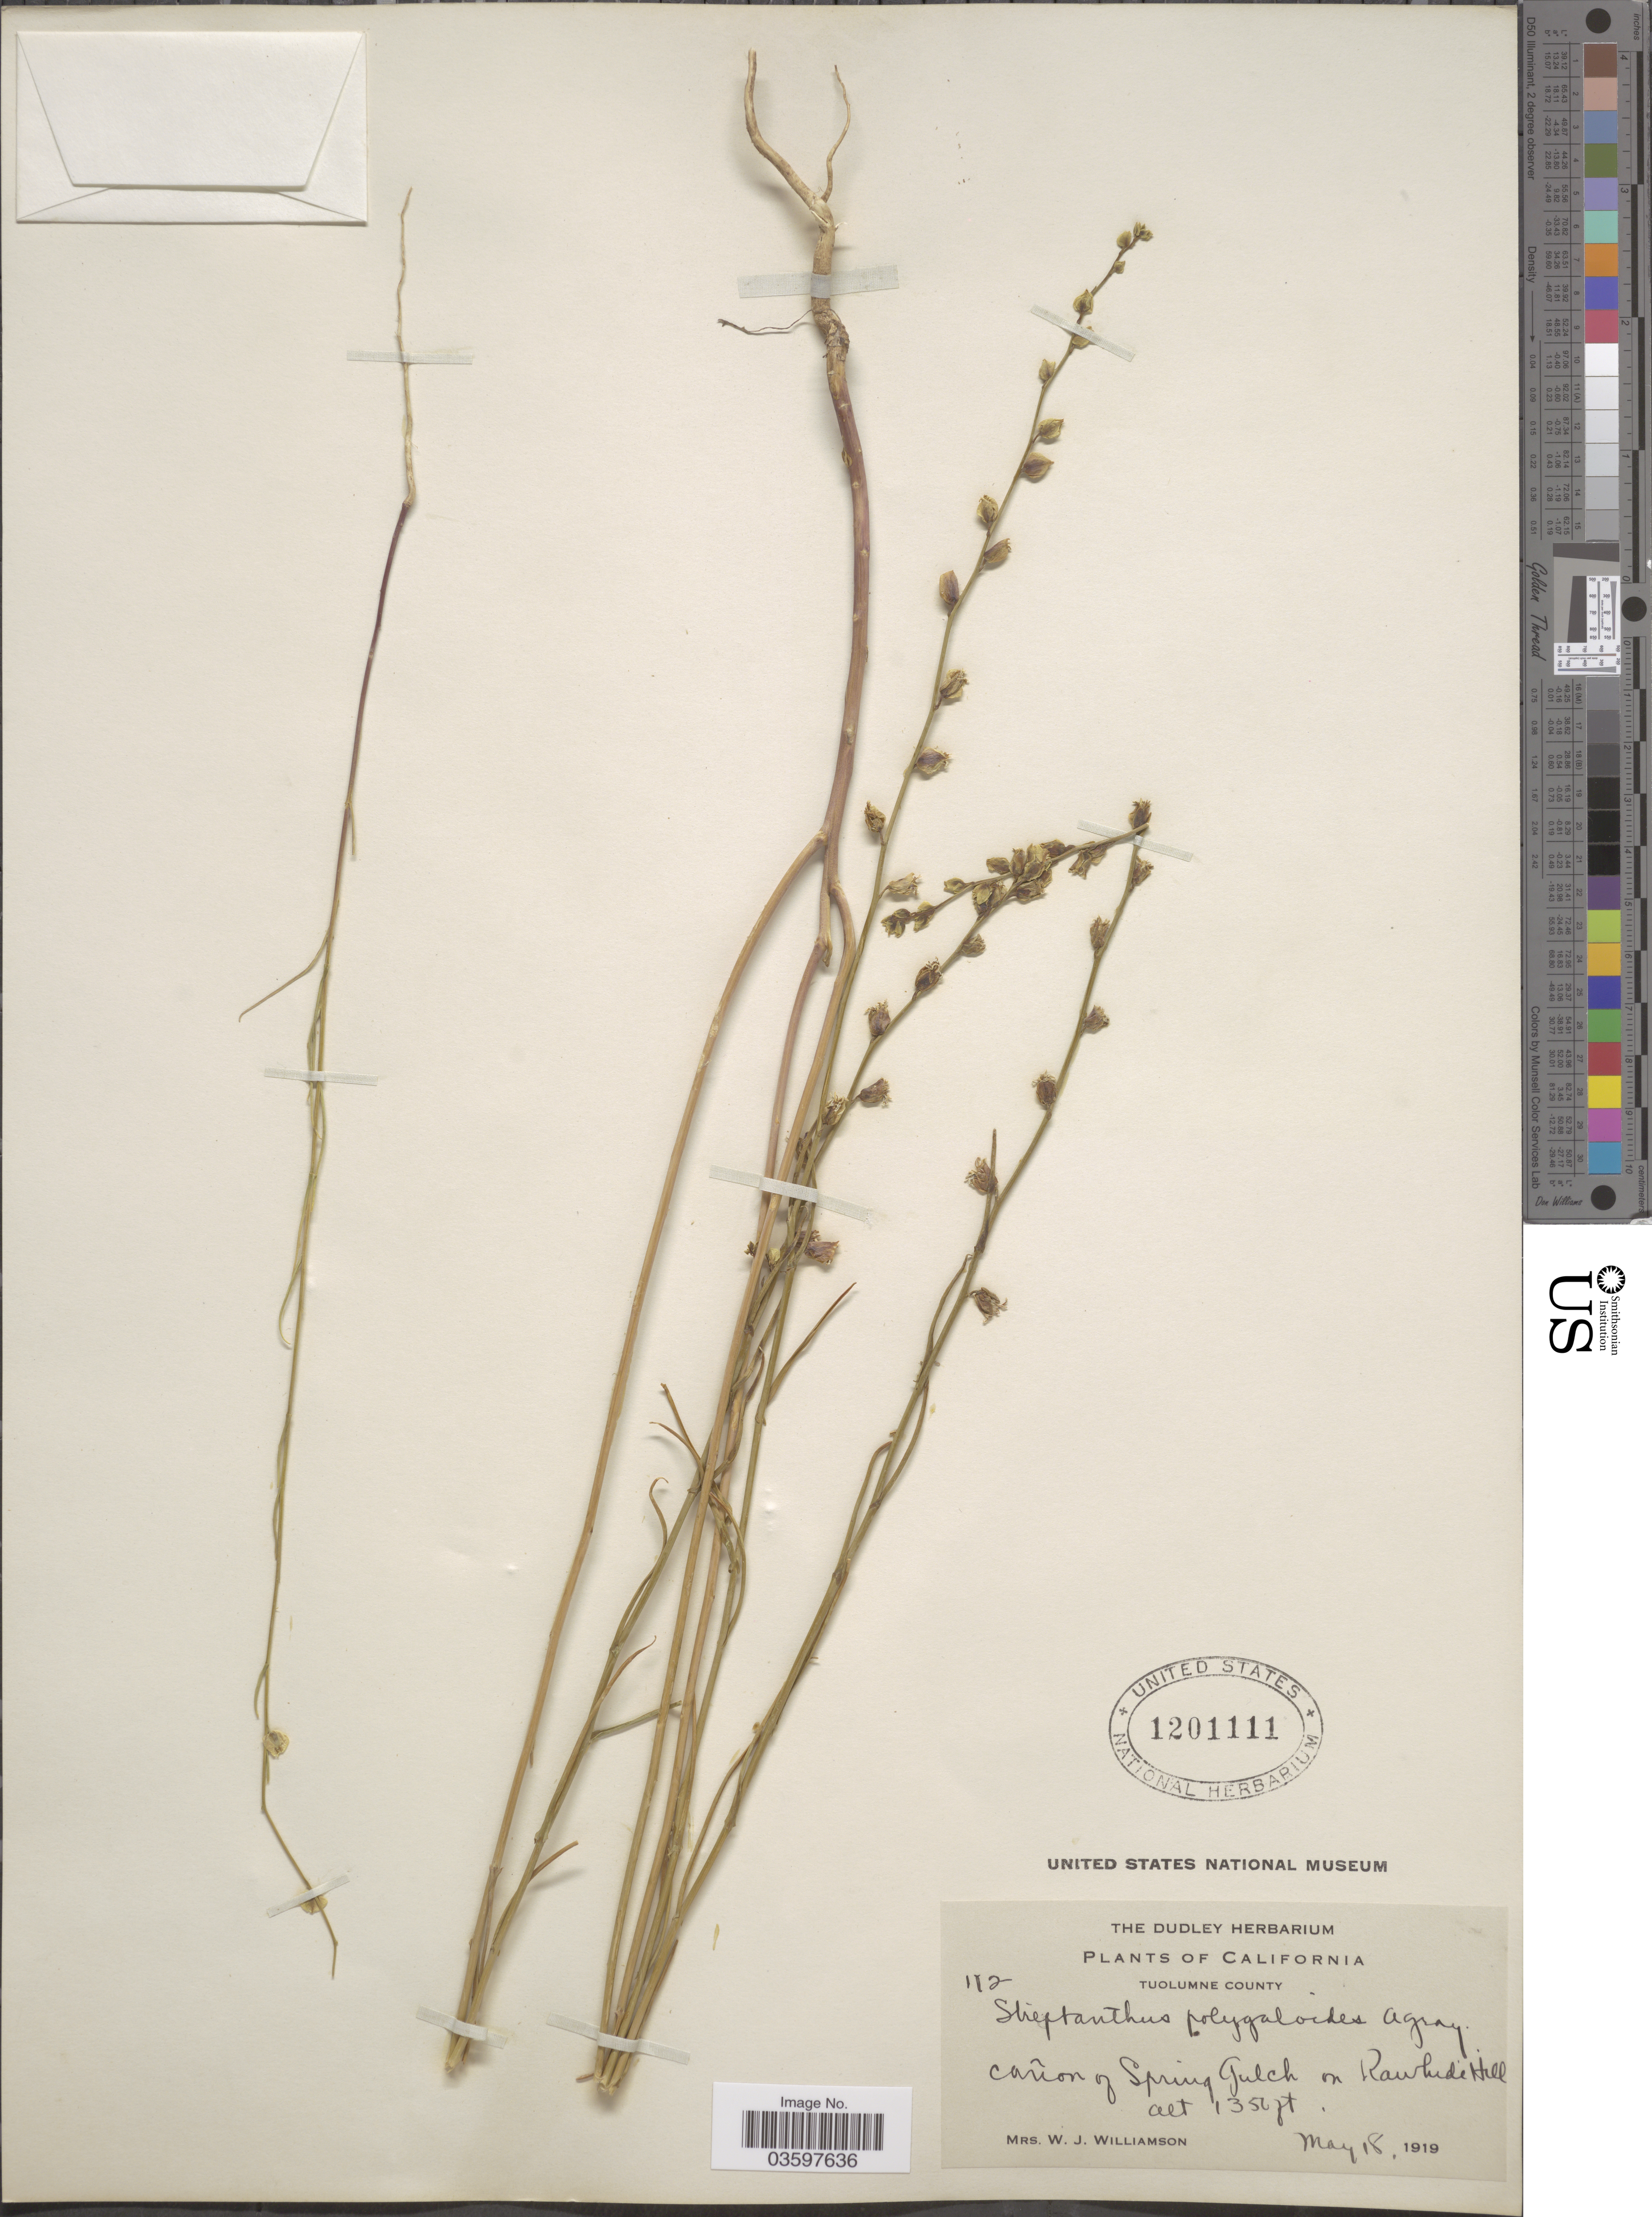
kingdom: Plantae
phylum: Tracheophyta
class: Magnoliopsida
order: Brassicales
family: Brassicaceae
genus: Streptanthus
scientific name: Streptanthus polygaloides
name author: A. Gray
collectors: W. Williamson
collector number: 112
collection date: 1919-05-18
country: United States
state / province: California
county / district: Tuolumne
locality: Tuolumne County. Cañon of Spring Gulch on Rawhide Hill.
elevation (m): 411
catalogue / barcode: US 1201111